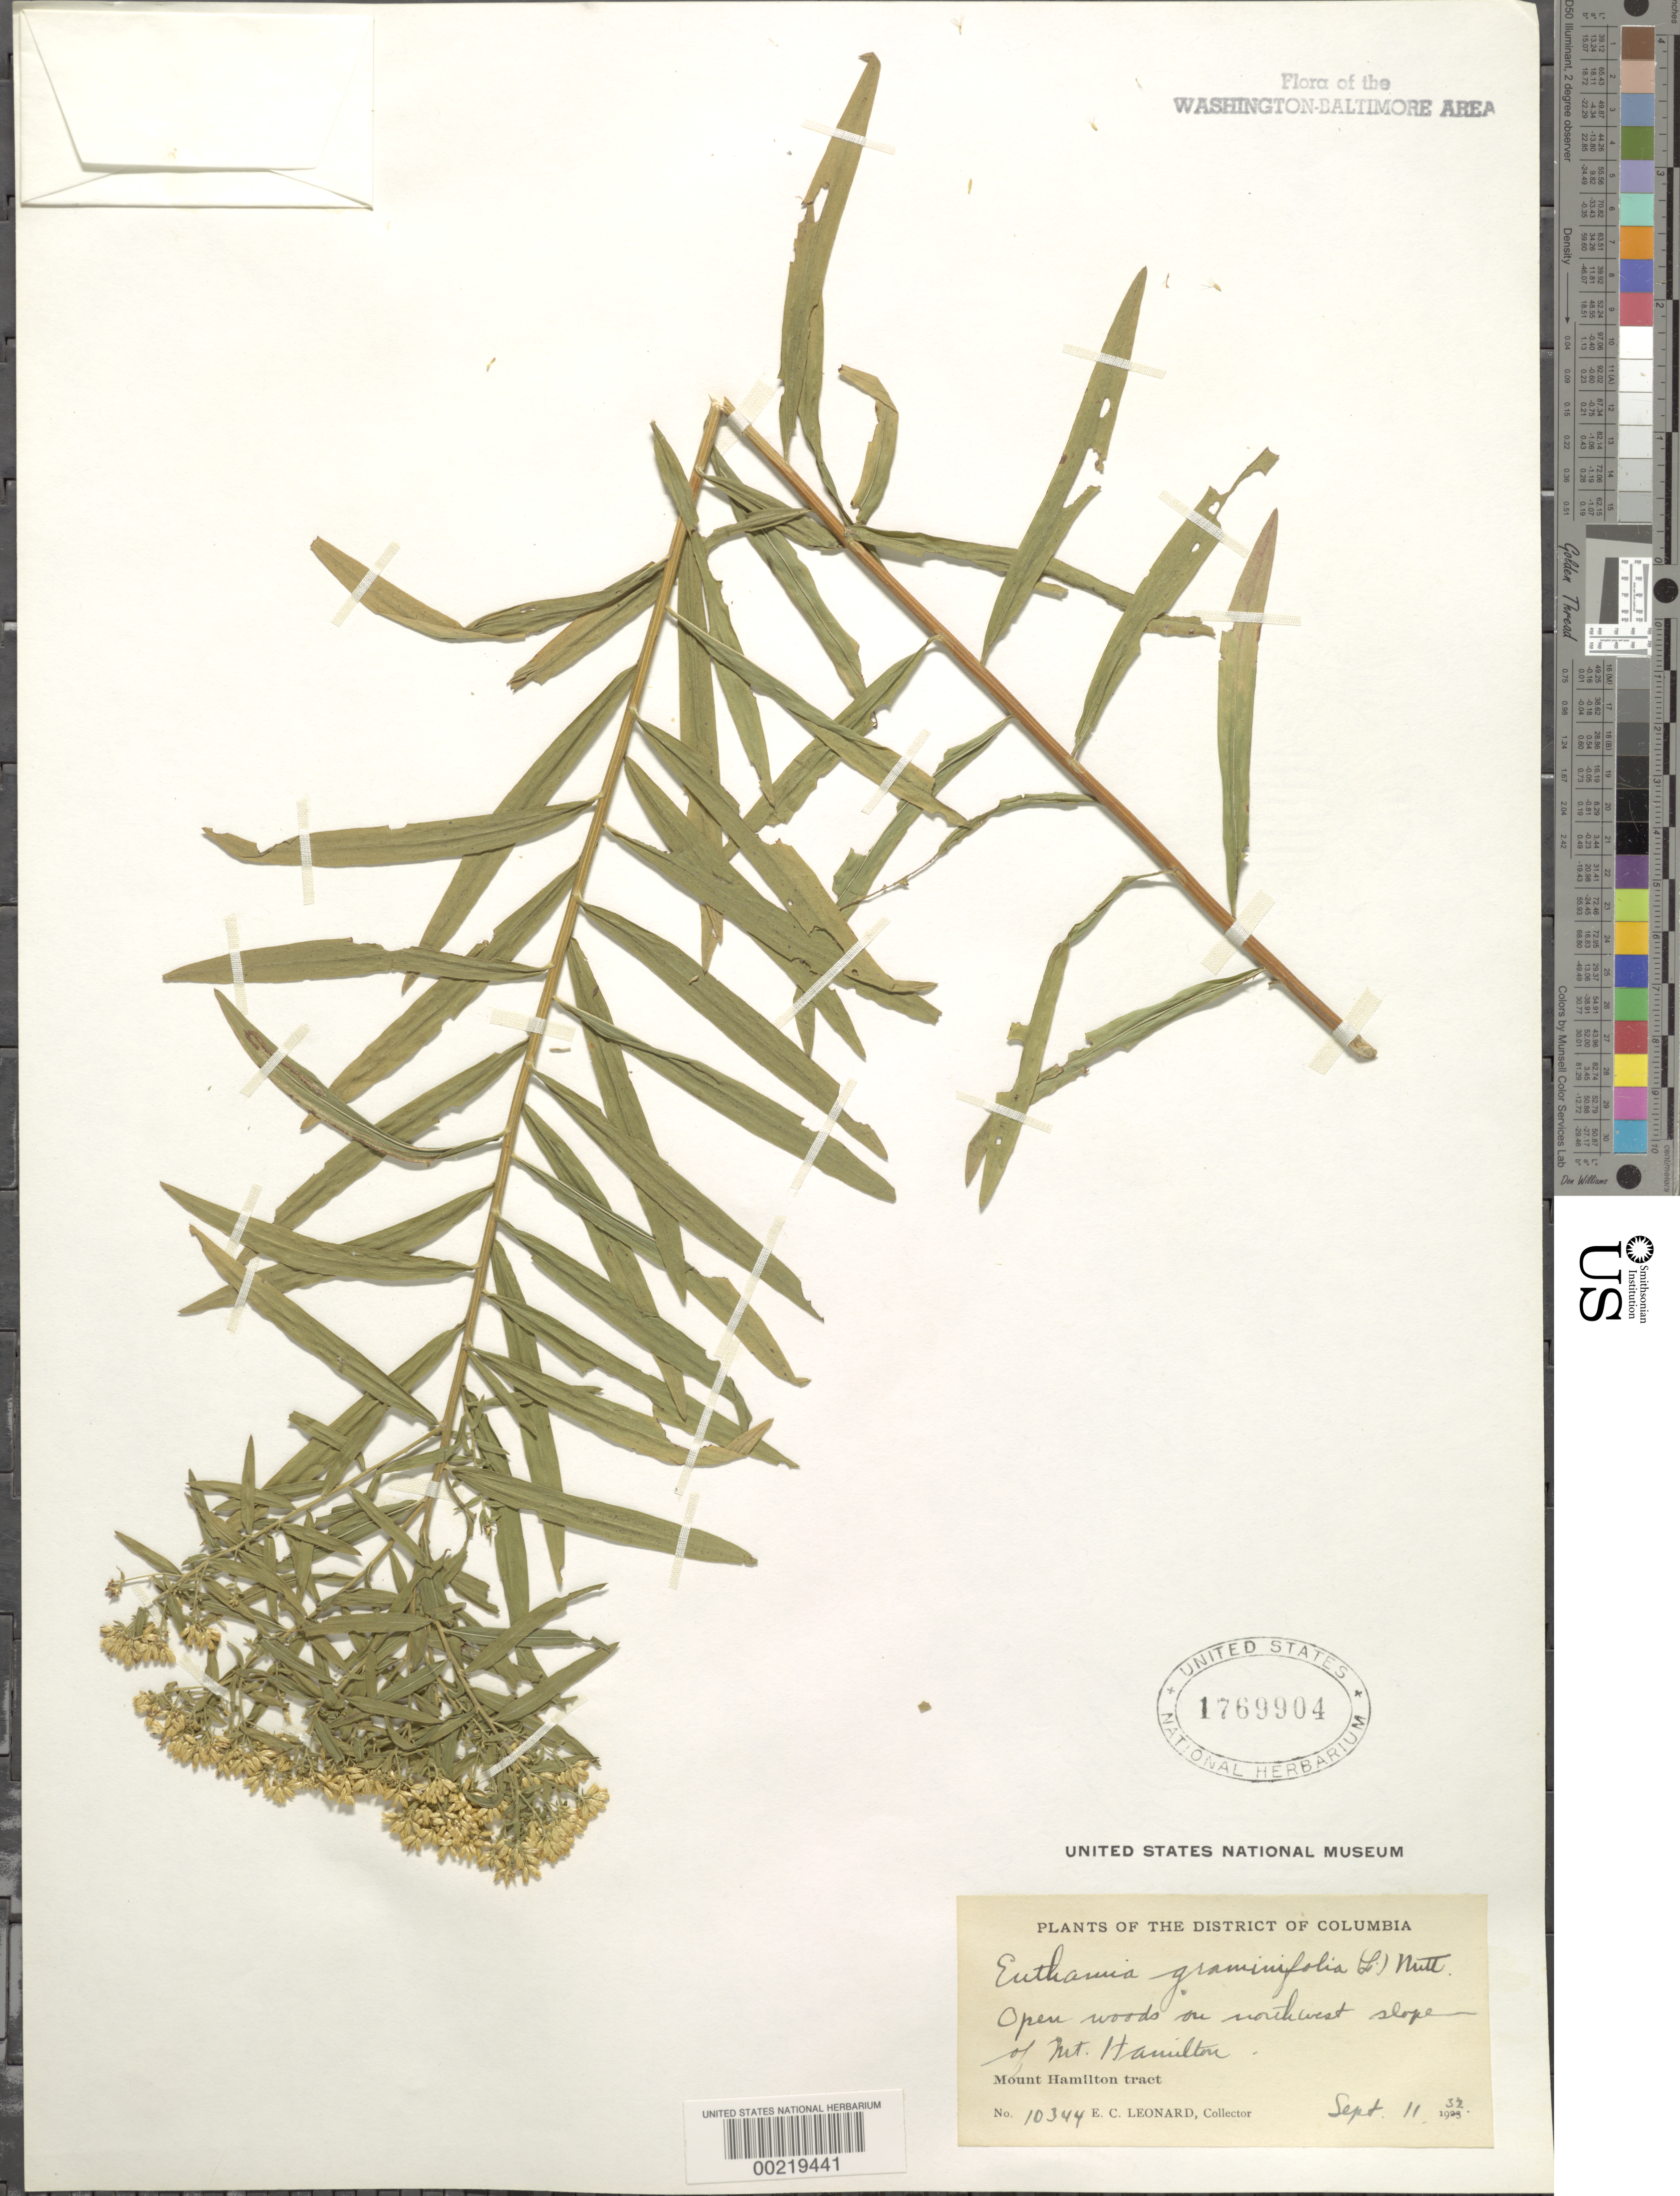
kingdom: Plantae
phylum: Tracheophyta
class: Magnoliopsida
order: Asterales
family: Asteraceae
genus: Euthamia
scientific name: Euthamia graminifolia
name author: (L.) Nutt.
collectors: E. C. Leonard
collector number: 10344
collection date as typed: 11 Sep 1932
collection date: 1932-09-11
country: United States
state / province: District of Columbia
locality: NW slope of Mount Hamilton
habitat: Open woods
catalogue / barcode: US 1769904